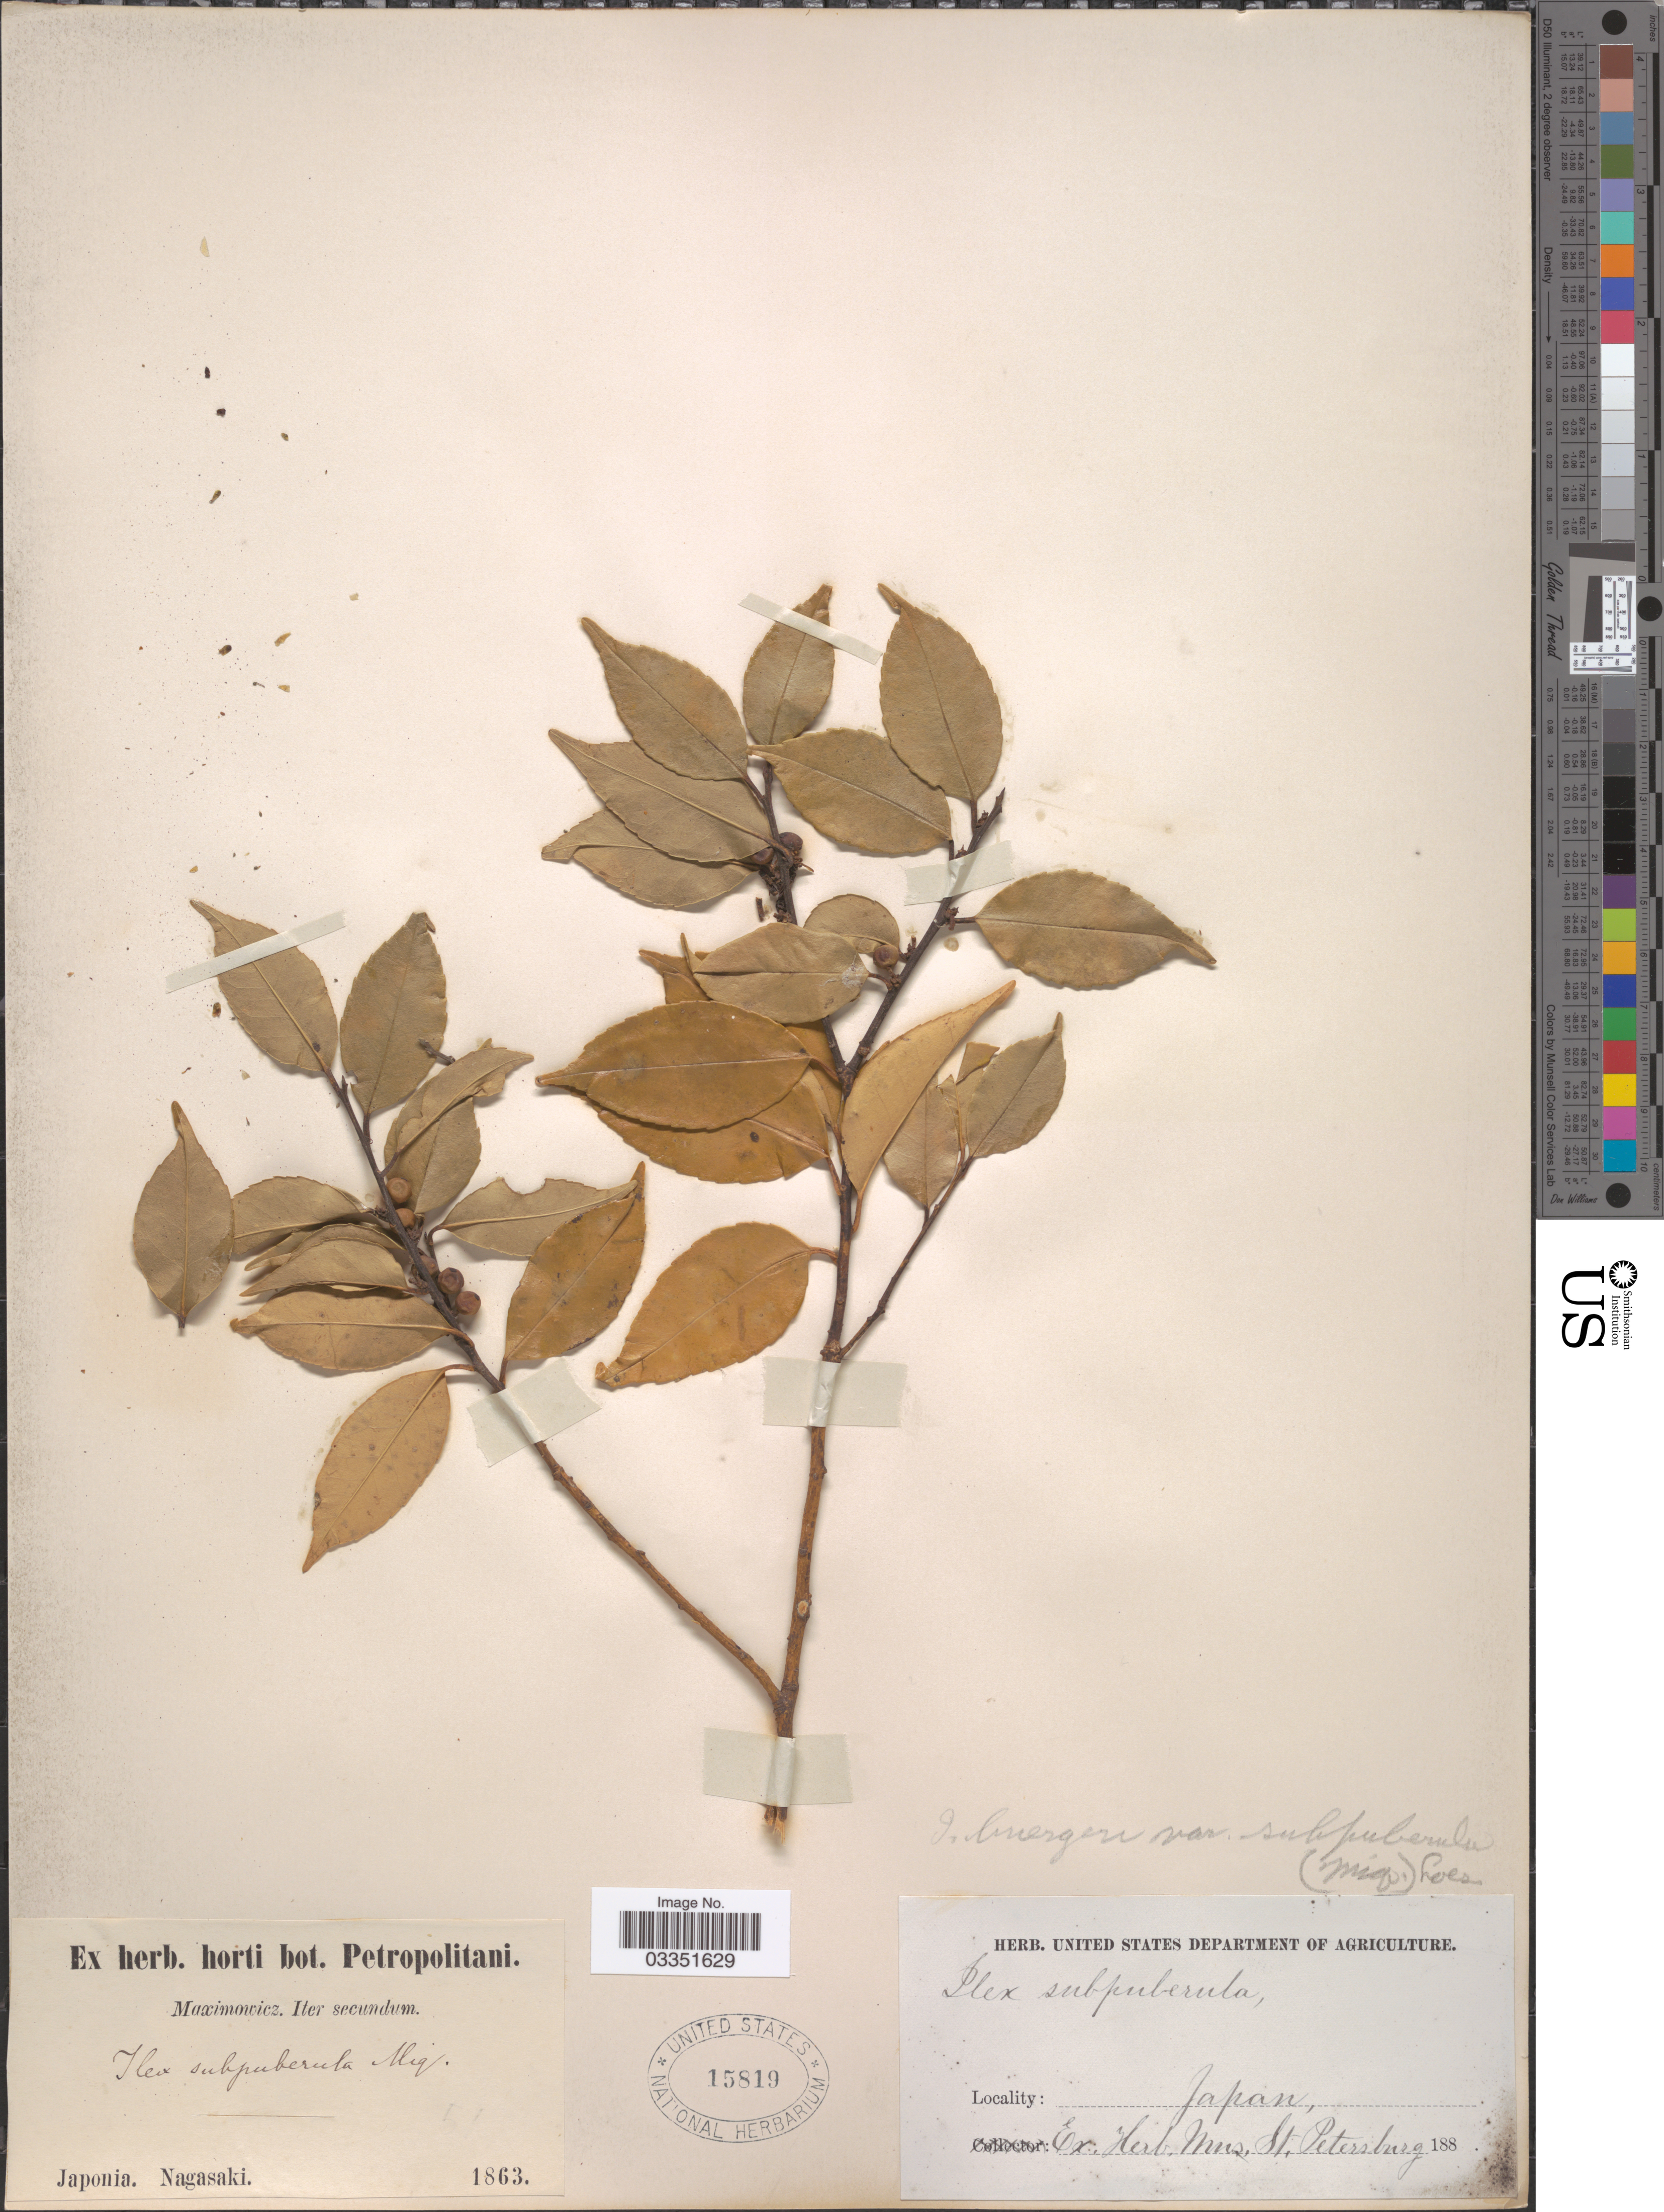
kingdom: Plantae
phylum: Tracheophyta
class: Magnoliopsida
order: Aquifoliales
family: Aquifoliaceae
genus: Ilex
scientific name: Ilex buergeri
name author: Miq.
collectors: Maximowicz, --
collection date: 1863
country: Japan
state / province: Nagasaki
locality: Japonia. Nagasaki.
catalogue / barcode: US 15819